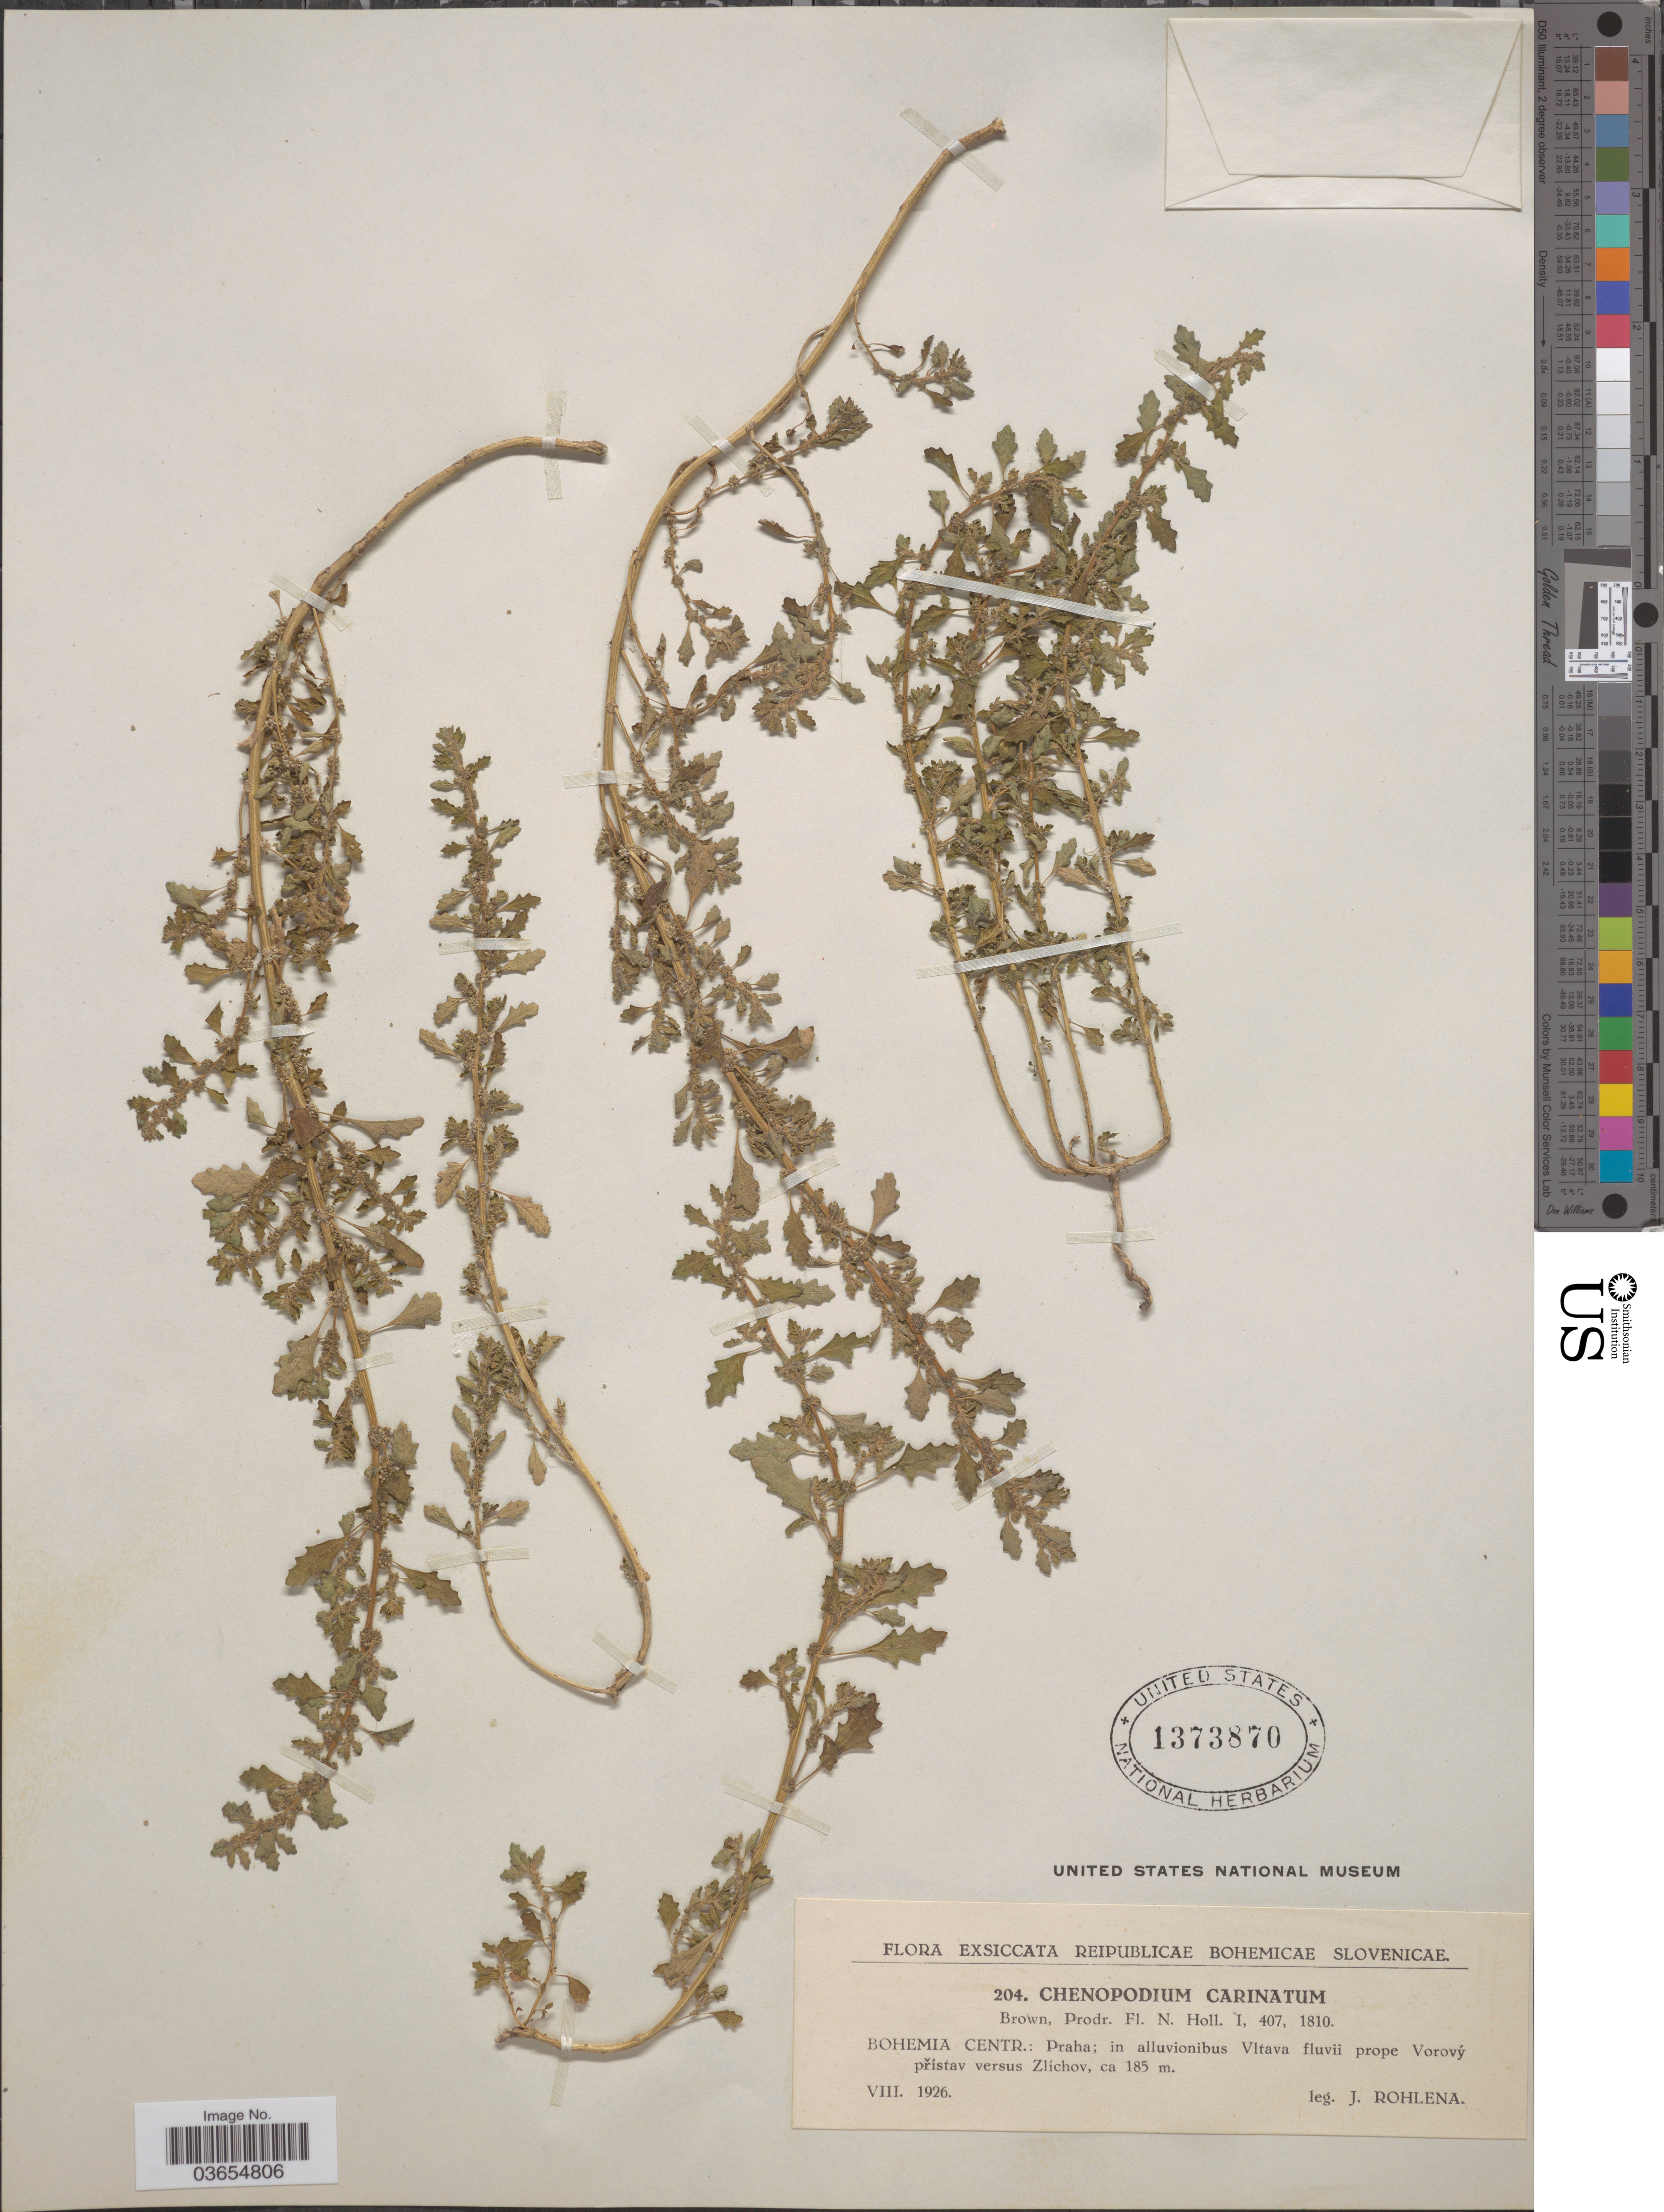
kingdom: Plantae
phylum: Tracheophyta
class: Magnoliopsida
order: Caryophyllales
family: Amaranthaceae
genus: Chenopodium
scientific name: Chenopodium carinatum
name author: R. Br.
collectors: J. Rohlena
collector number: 204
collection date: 1926-08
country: Czechia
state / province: Central Bohemian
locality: Bohemia Centr.: Praha; in alluvionibus Vltava fluvii prope Vorový přistav versus Zlíchov.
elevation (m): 185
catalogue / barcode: US 1373870